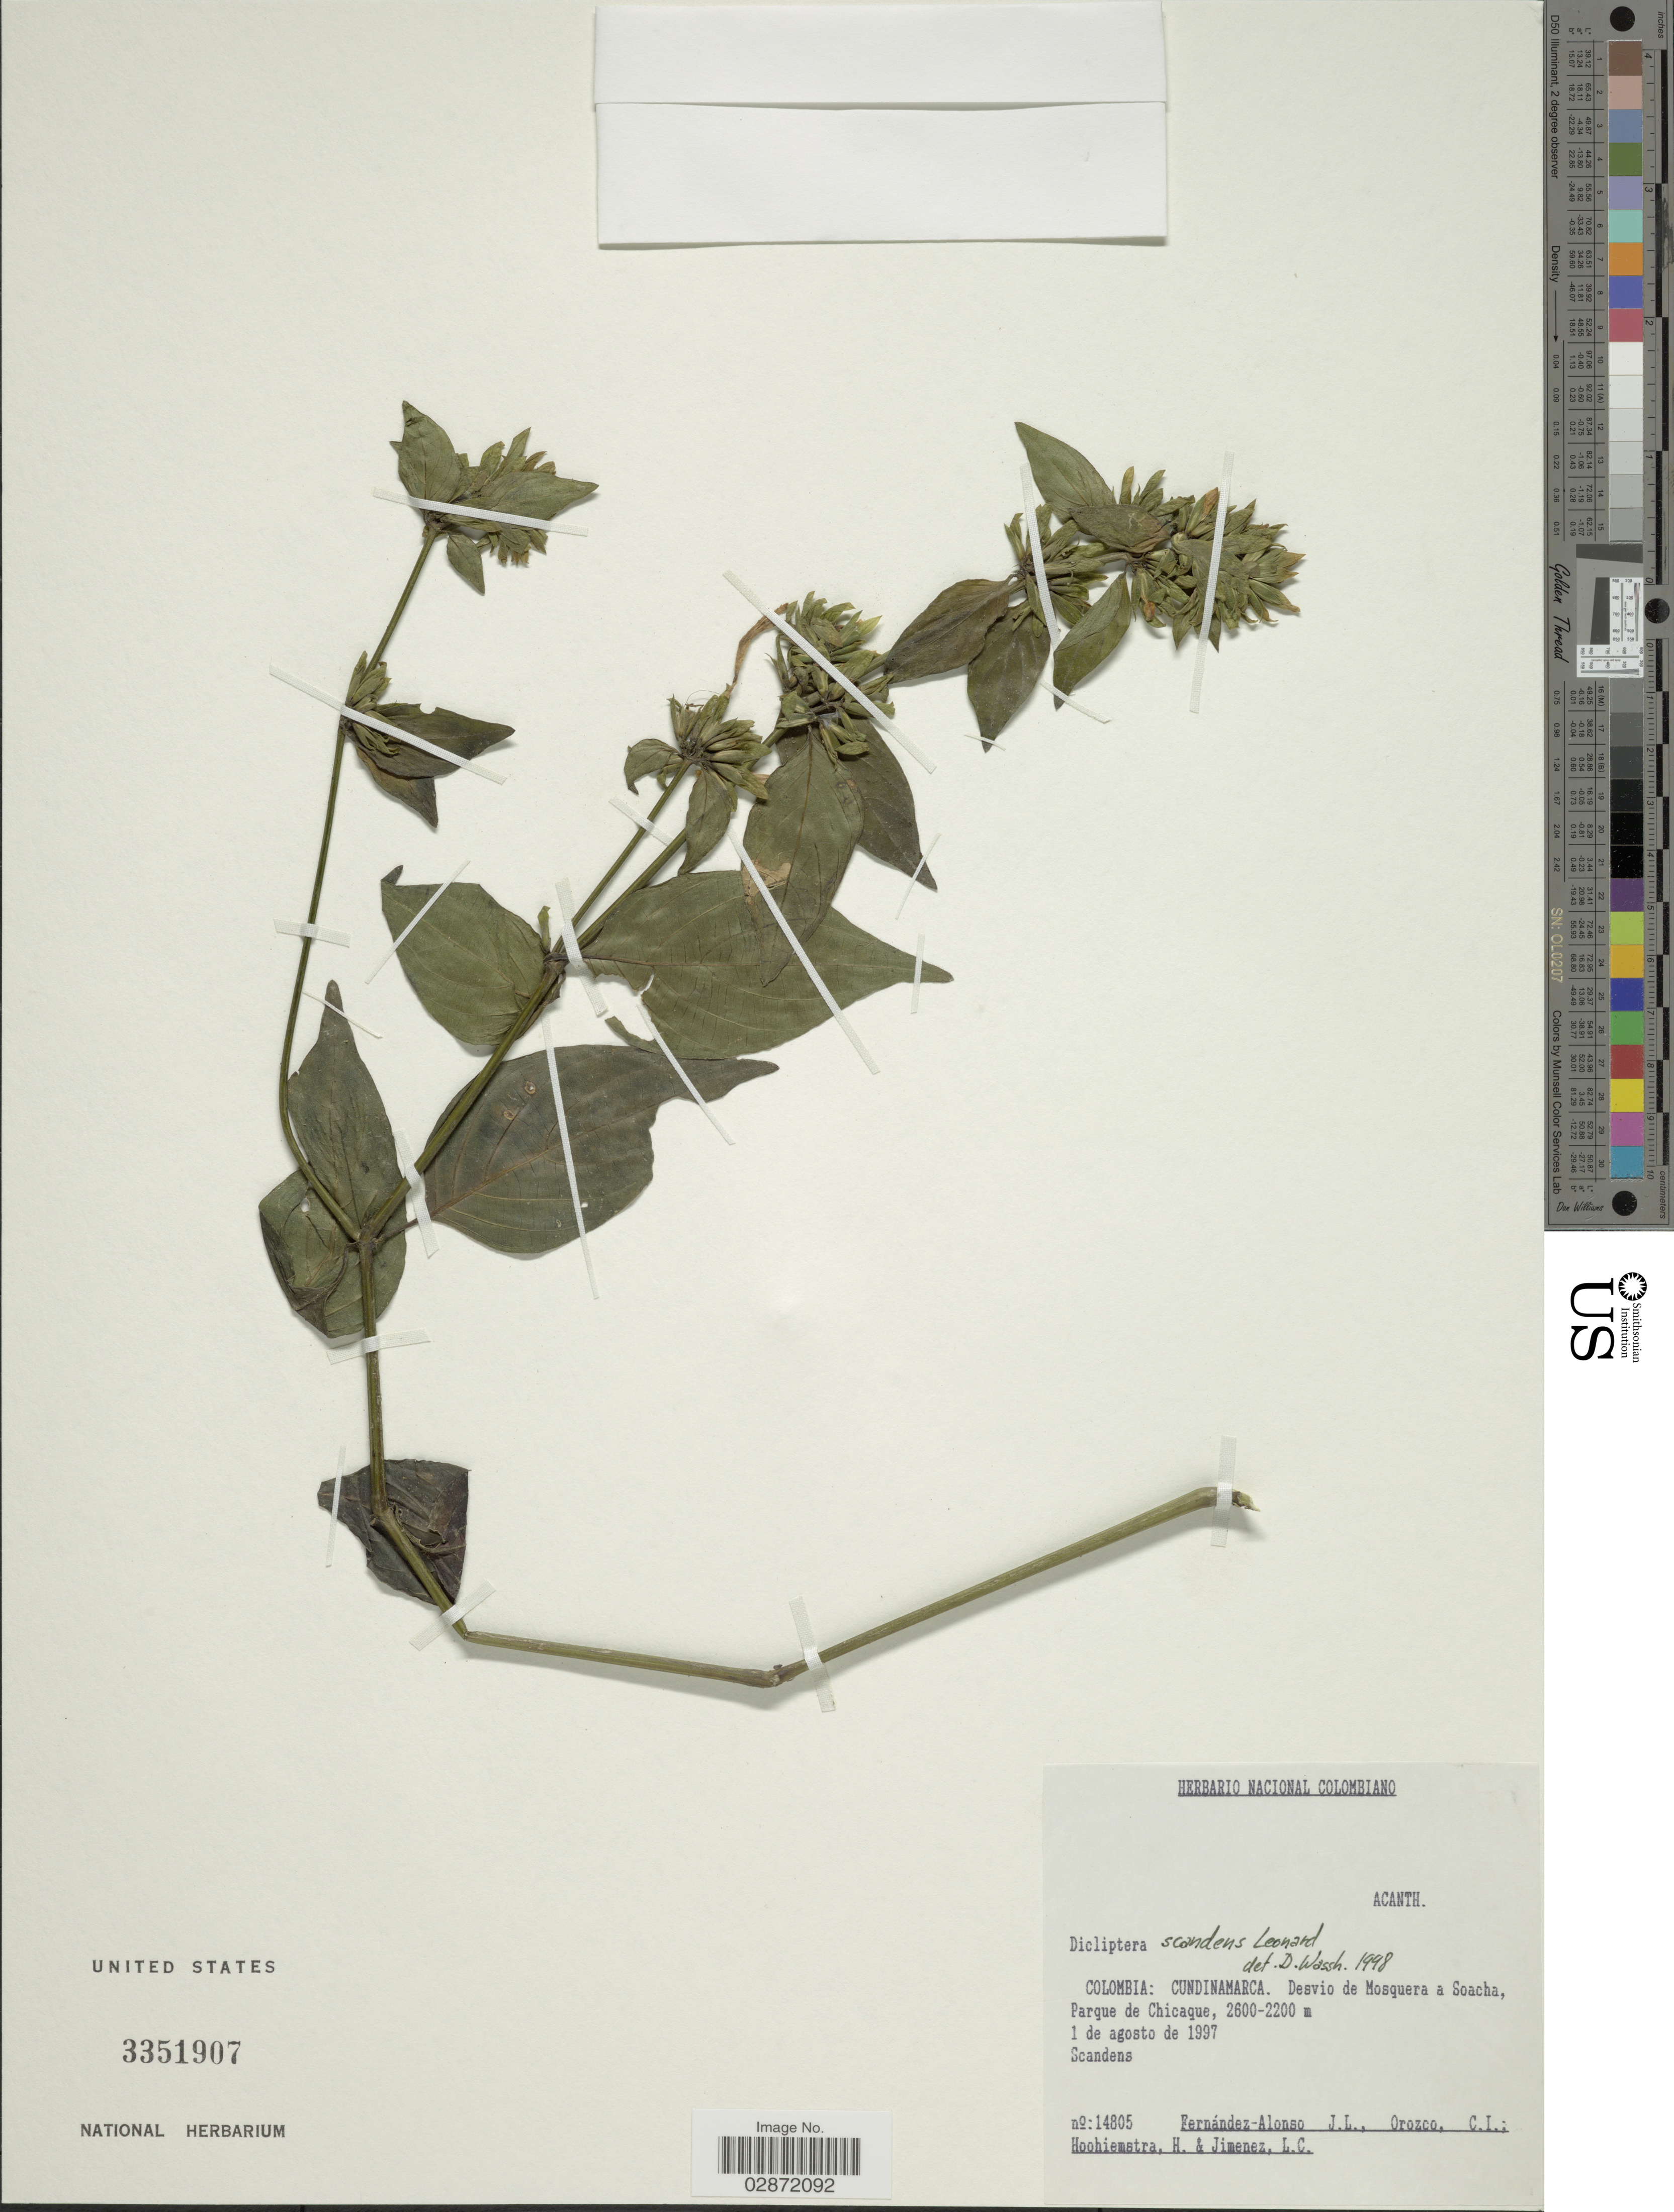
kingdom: Plantae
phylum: Tracheophyta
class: Magnoliopsida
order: Lamiales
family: Acanthaceae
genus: Dicliptera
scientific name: Dicliptera scandens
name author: Leonard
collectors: J. L. Fernández-Alonso, C. I. Orozco, H. Hoohiemstra & L. Jiménez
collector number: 14805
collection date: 1997-08-01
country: Colombia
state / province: Cundinamarca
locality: Desvio de Mosquera a Soacha, Parque de Chicaque.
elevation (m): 2200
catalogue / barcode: US 3351907